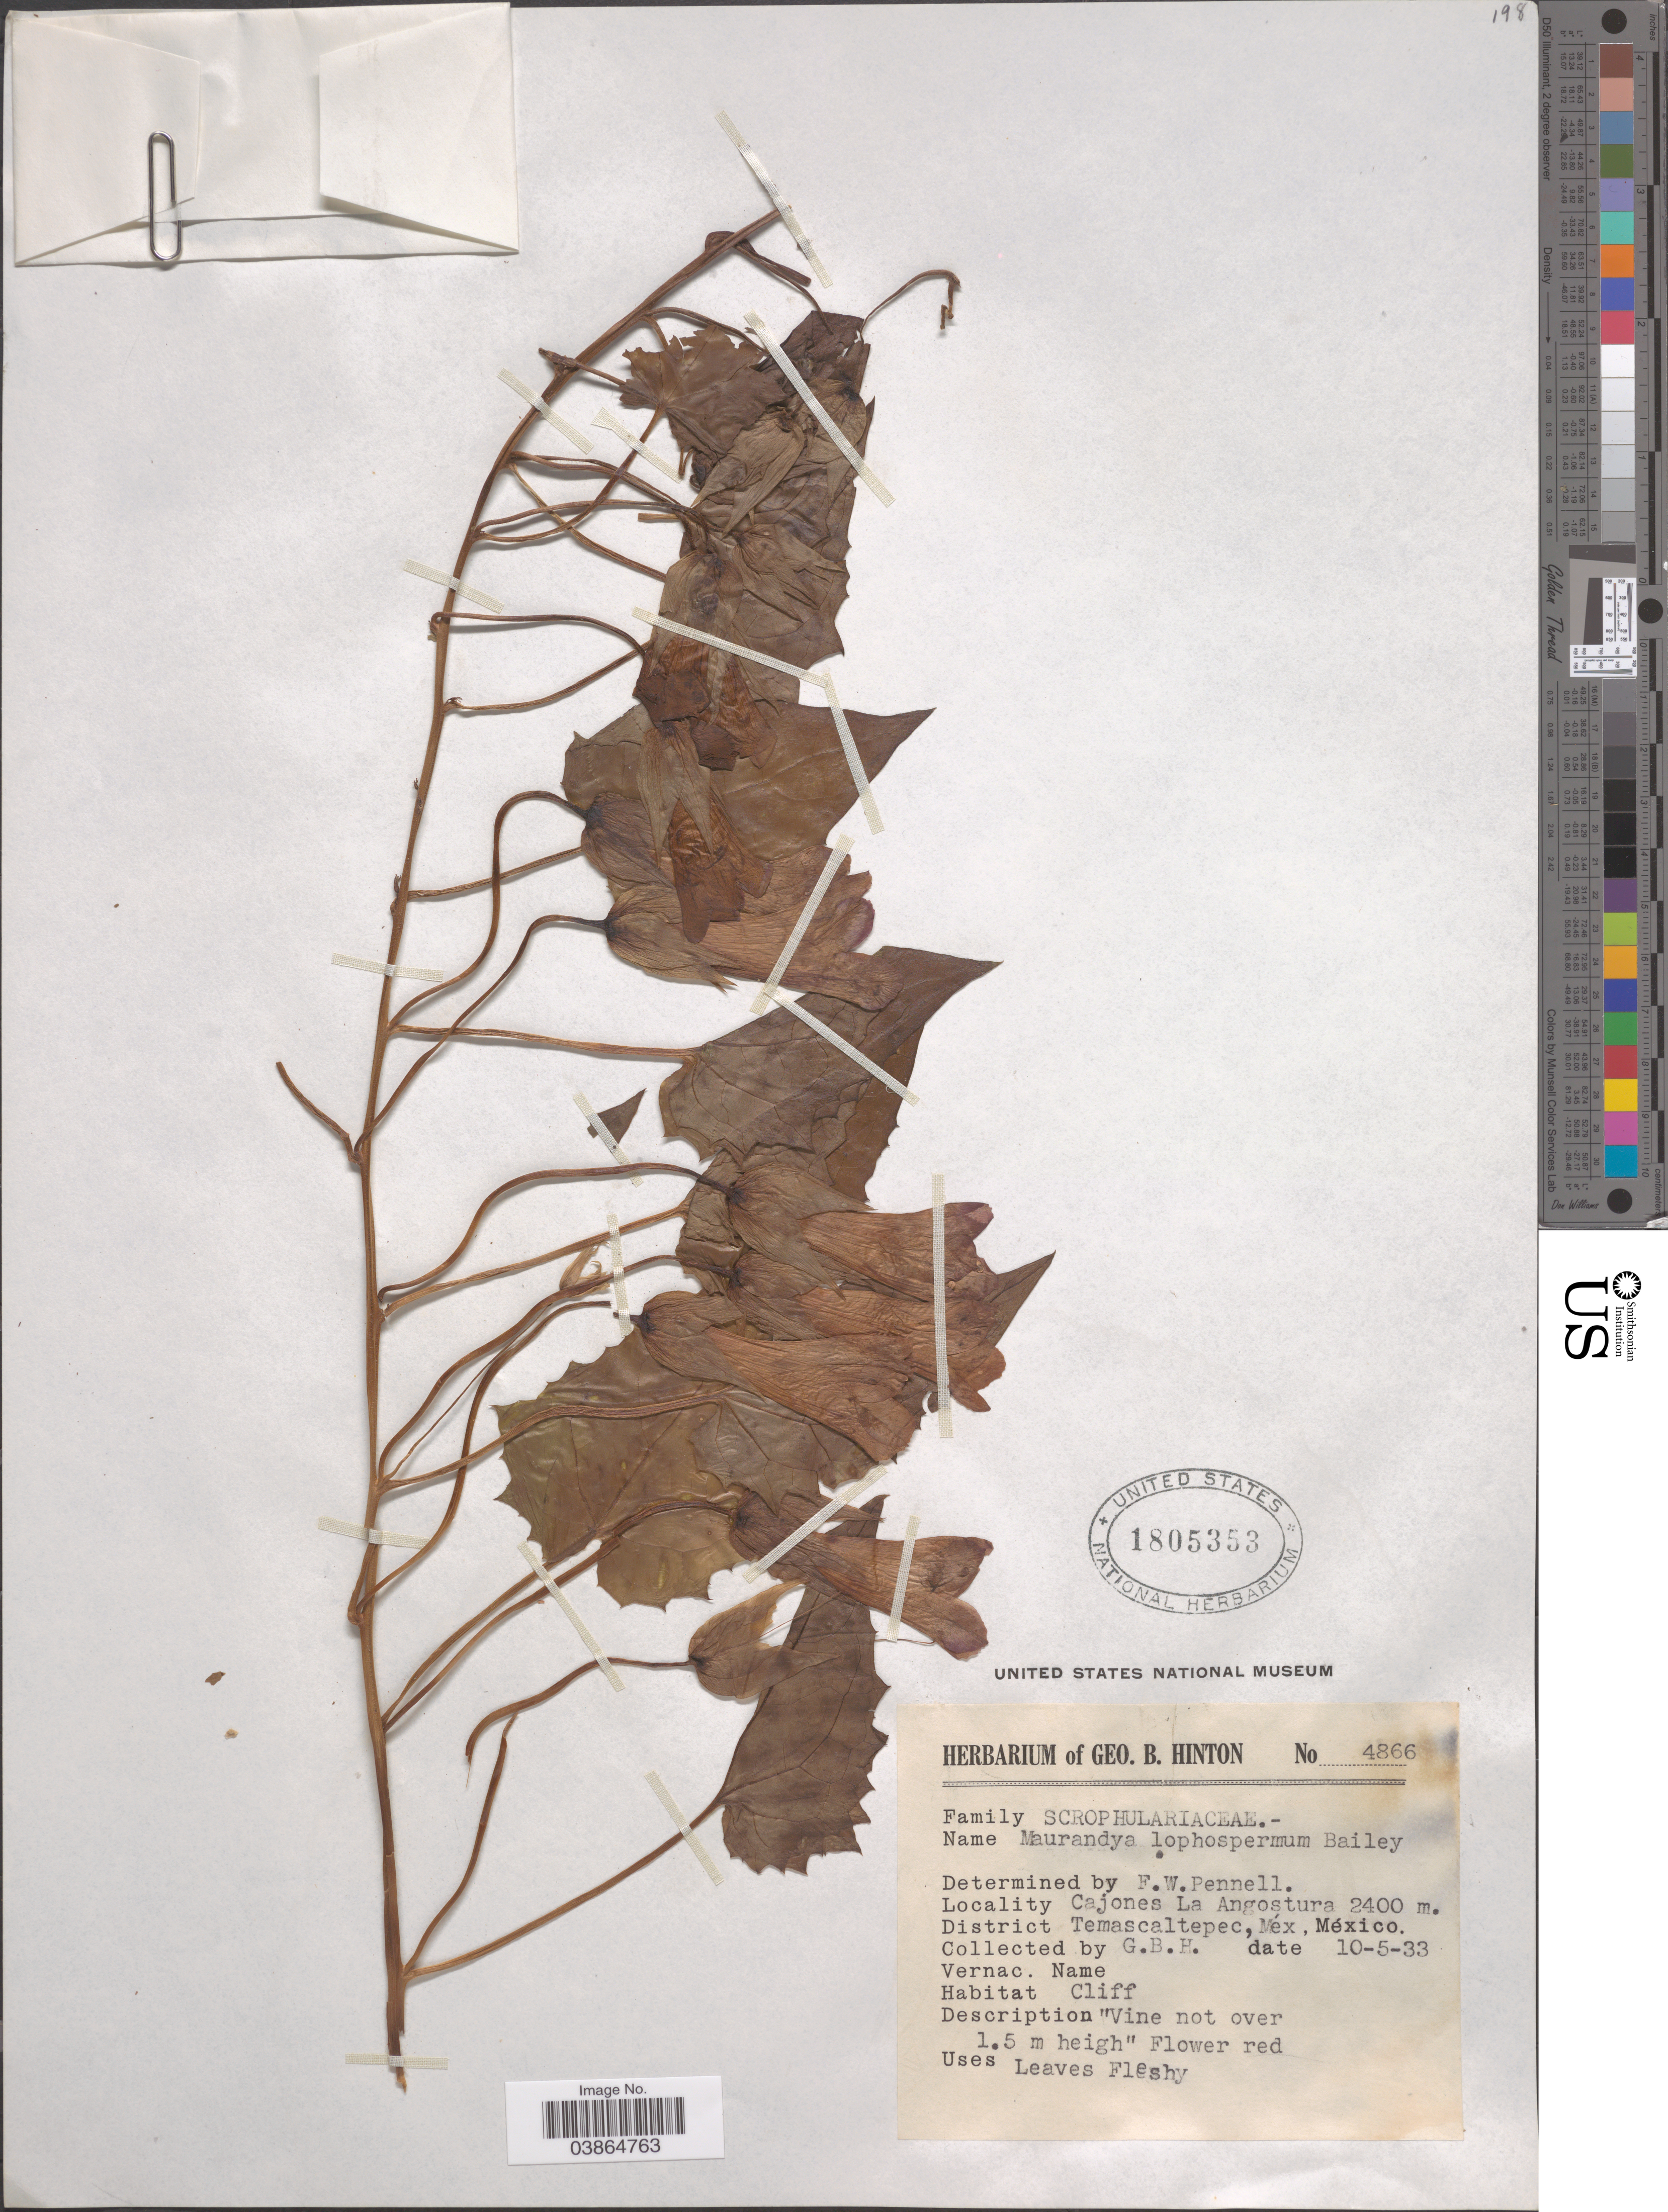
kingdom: Plantae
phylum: Tracheophyta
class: Magnoliopsida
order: Lamiales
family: Plantaginaceae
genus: Maurandya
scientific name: Maurandya lophospermum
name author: L.H. Bailey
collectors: G. B. Hinton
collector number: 4866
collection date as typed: Transcribed d/m/y: 10/5/33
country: Mexico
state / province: México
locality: Cajones La Angostura. District Temascaltepec.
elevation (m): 2400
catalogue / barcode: US 1805353